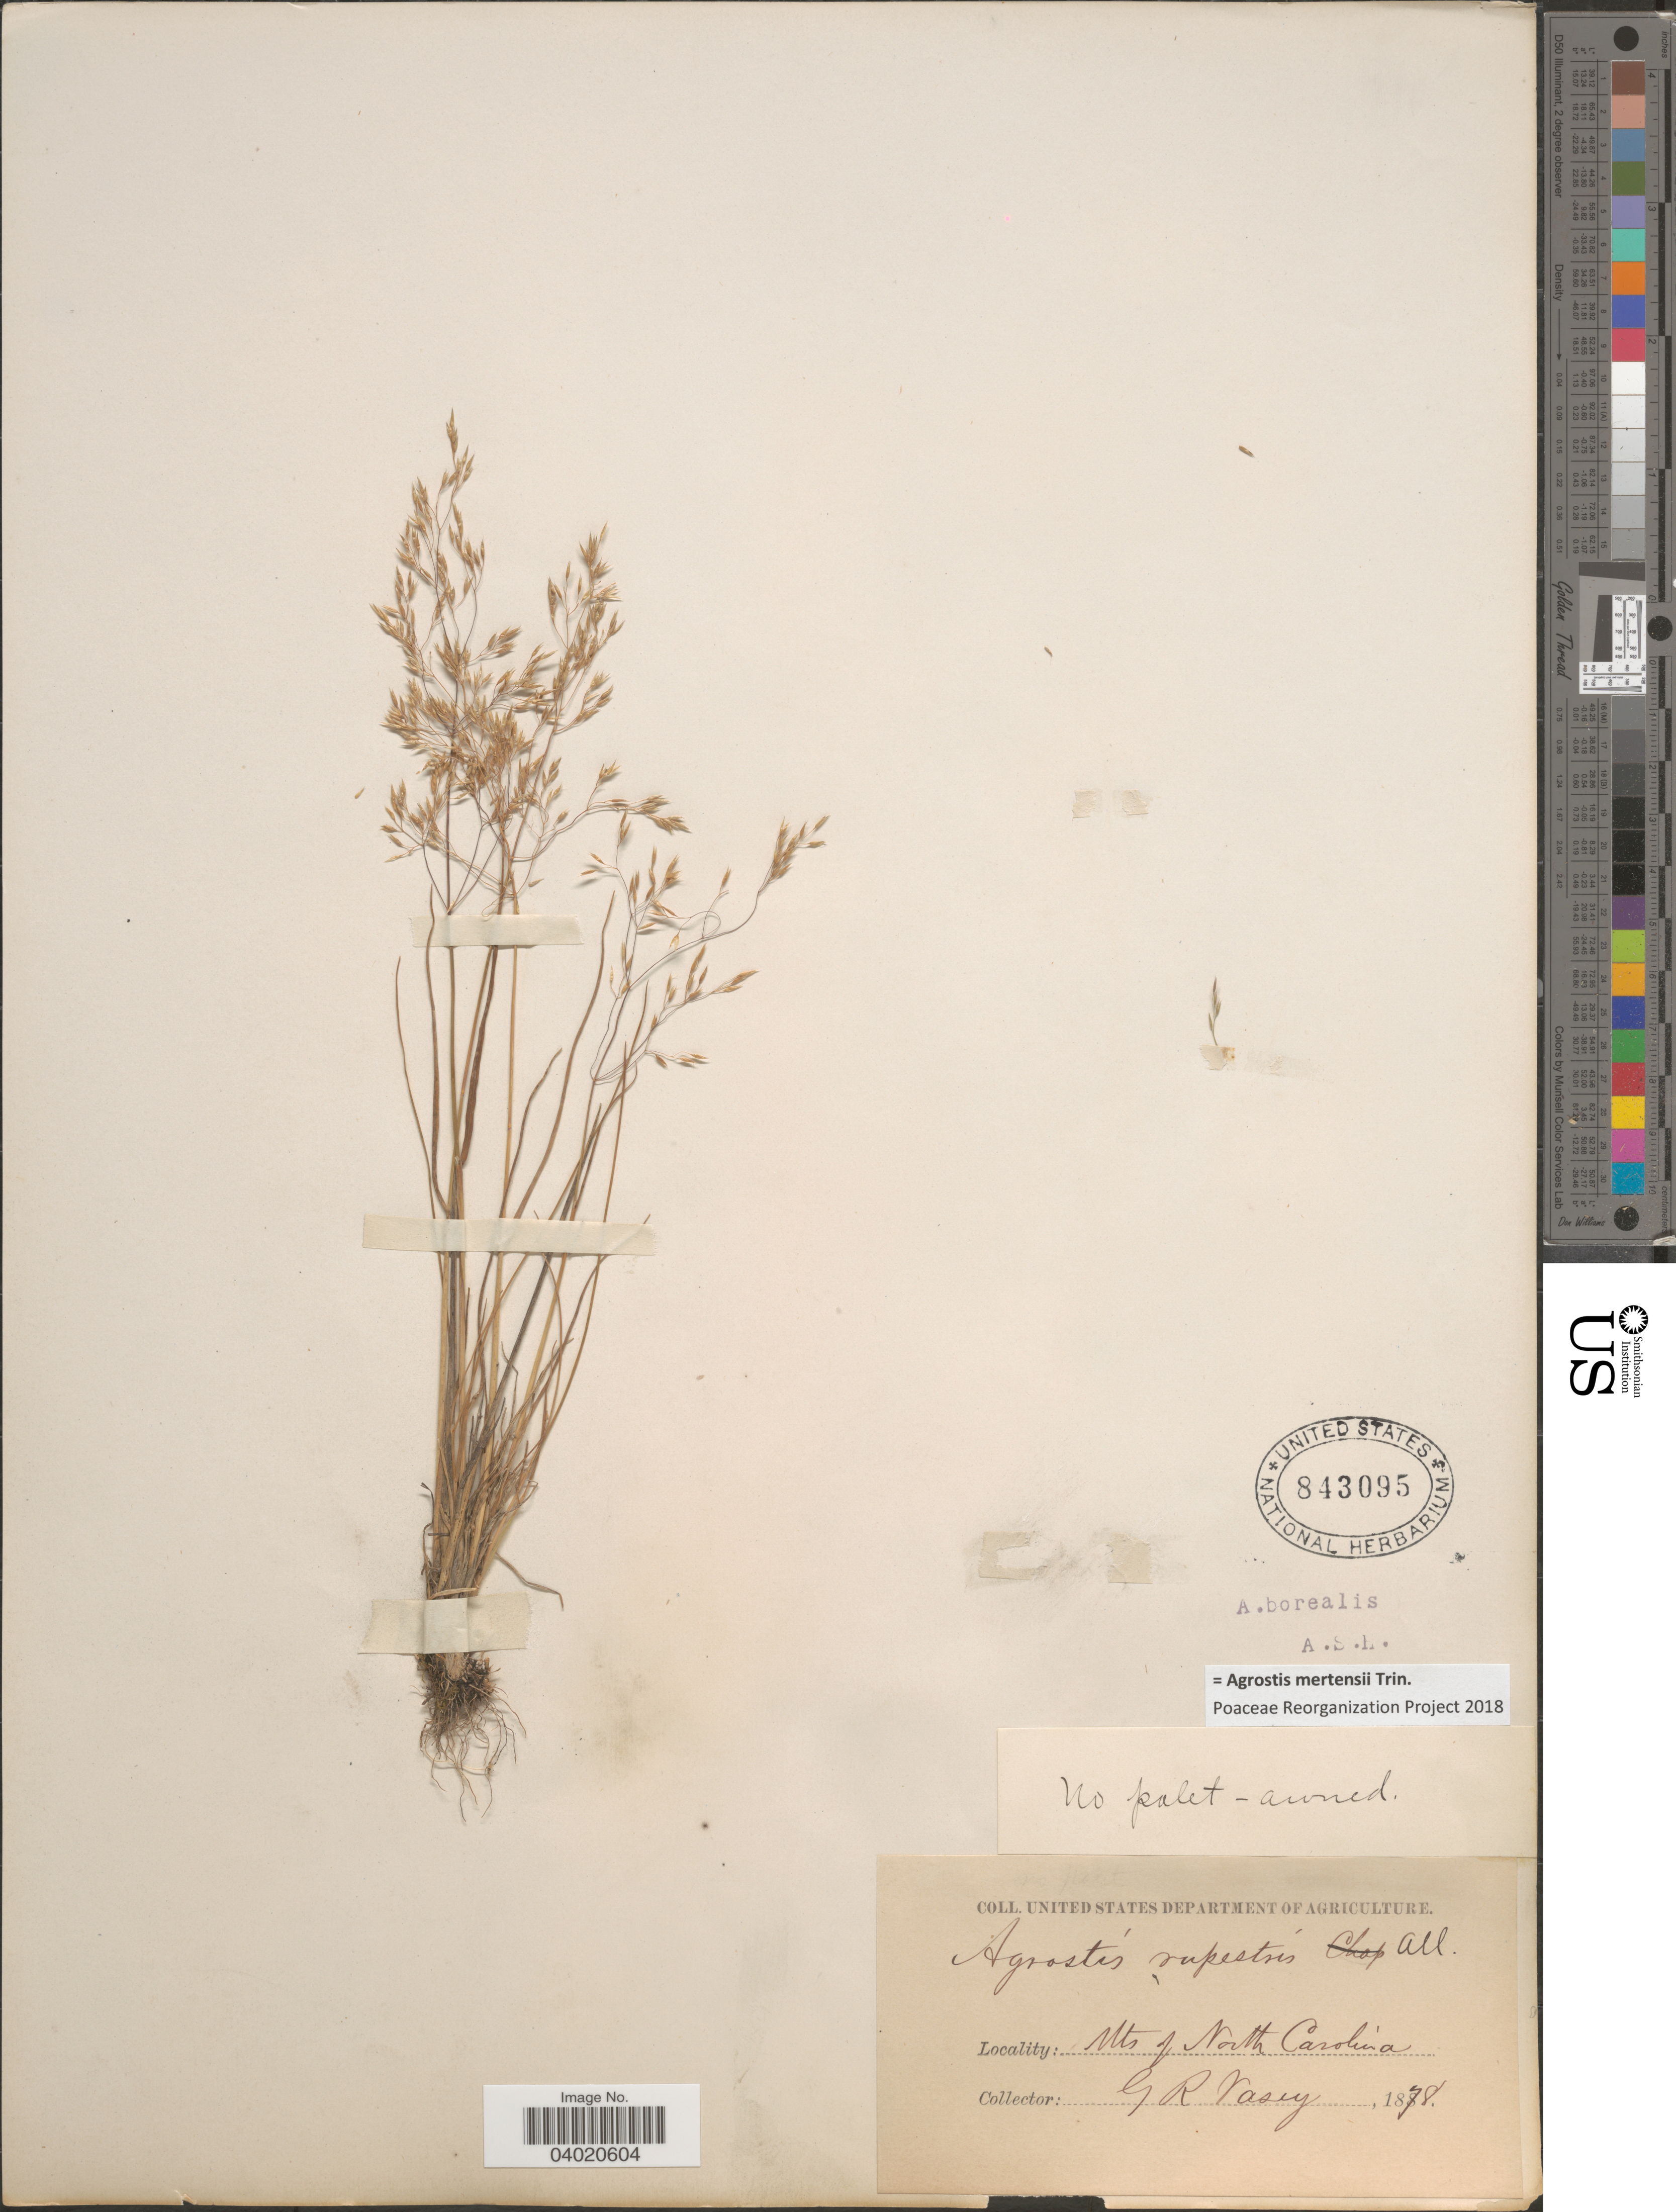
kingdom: Plantae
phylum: Tracheophyta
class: Liliopsida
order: Poales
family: Poaceae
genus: Agrostis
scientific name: Agrostis mertensii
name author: Trin.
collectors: G. R. Vasey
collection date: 1878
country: United States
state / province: North Carolina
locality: Mts of North Carolina.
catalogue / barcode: US 843095